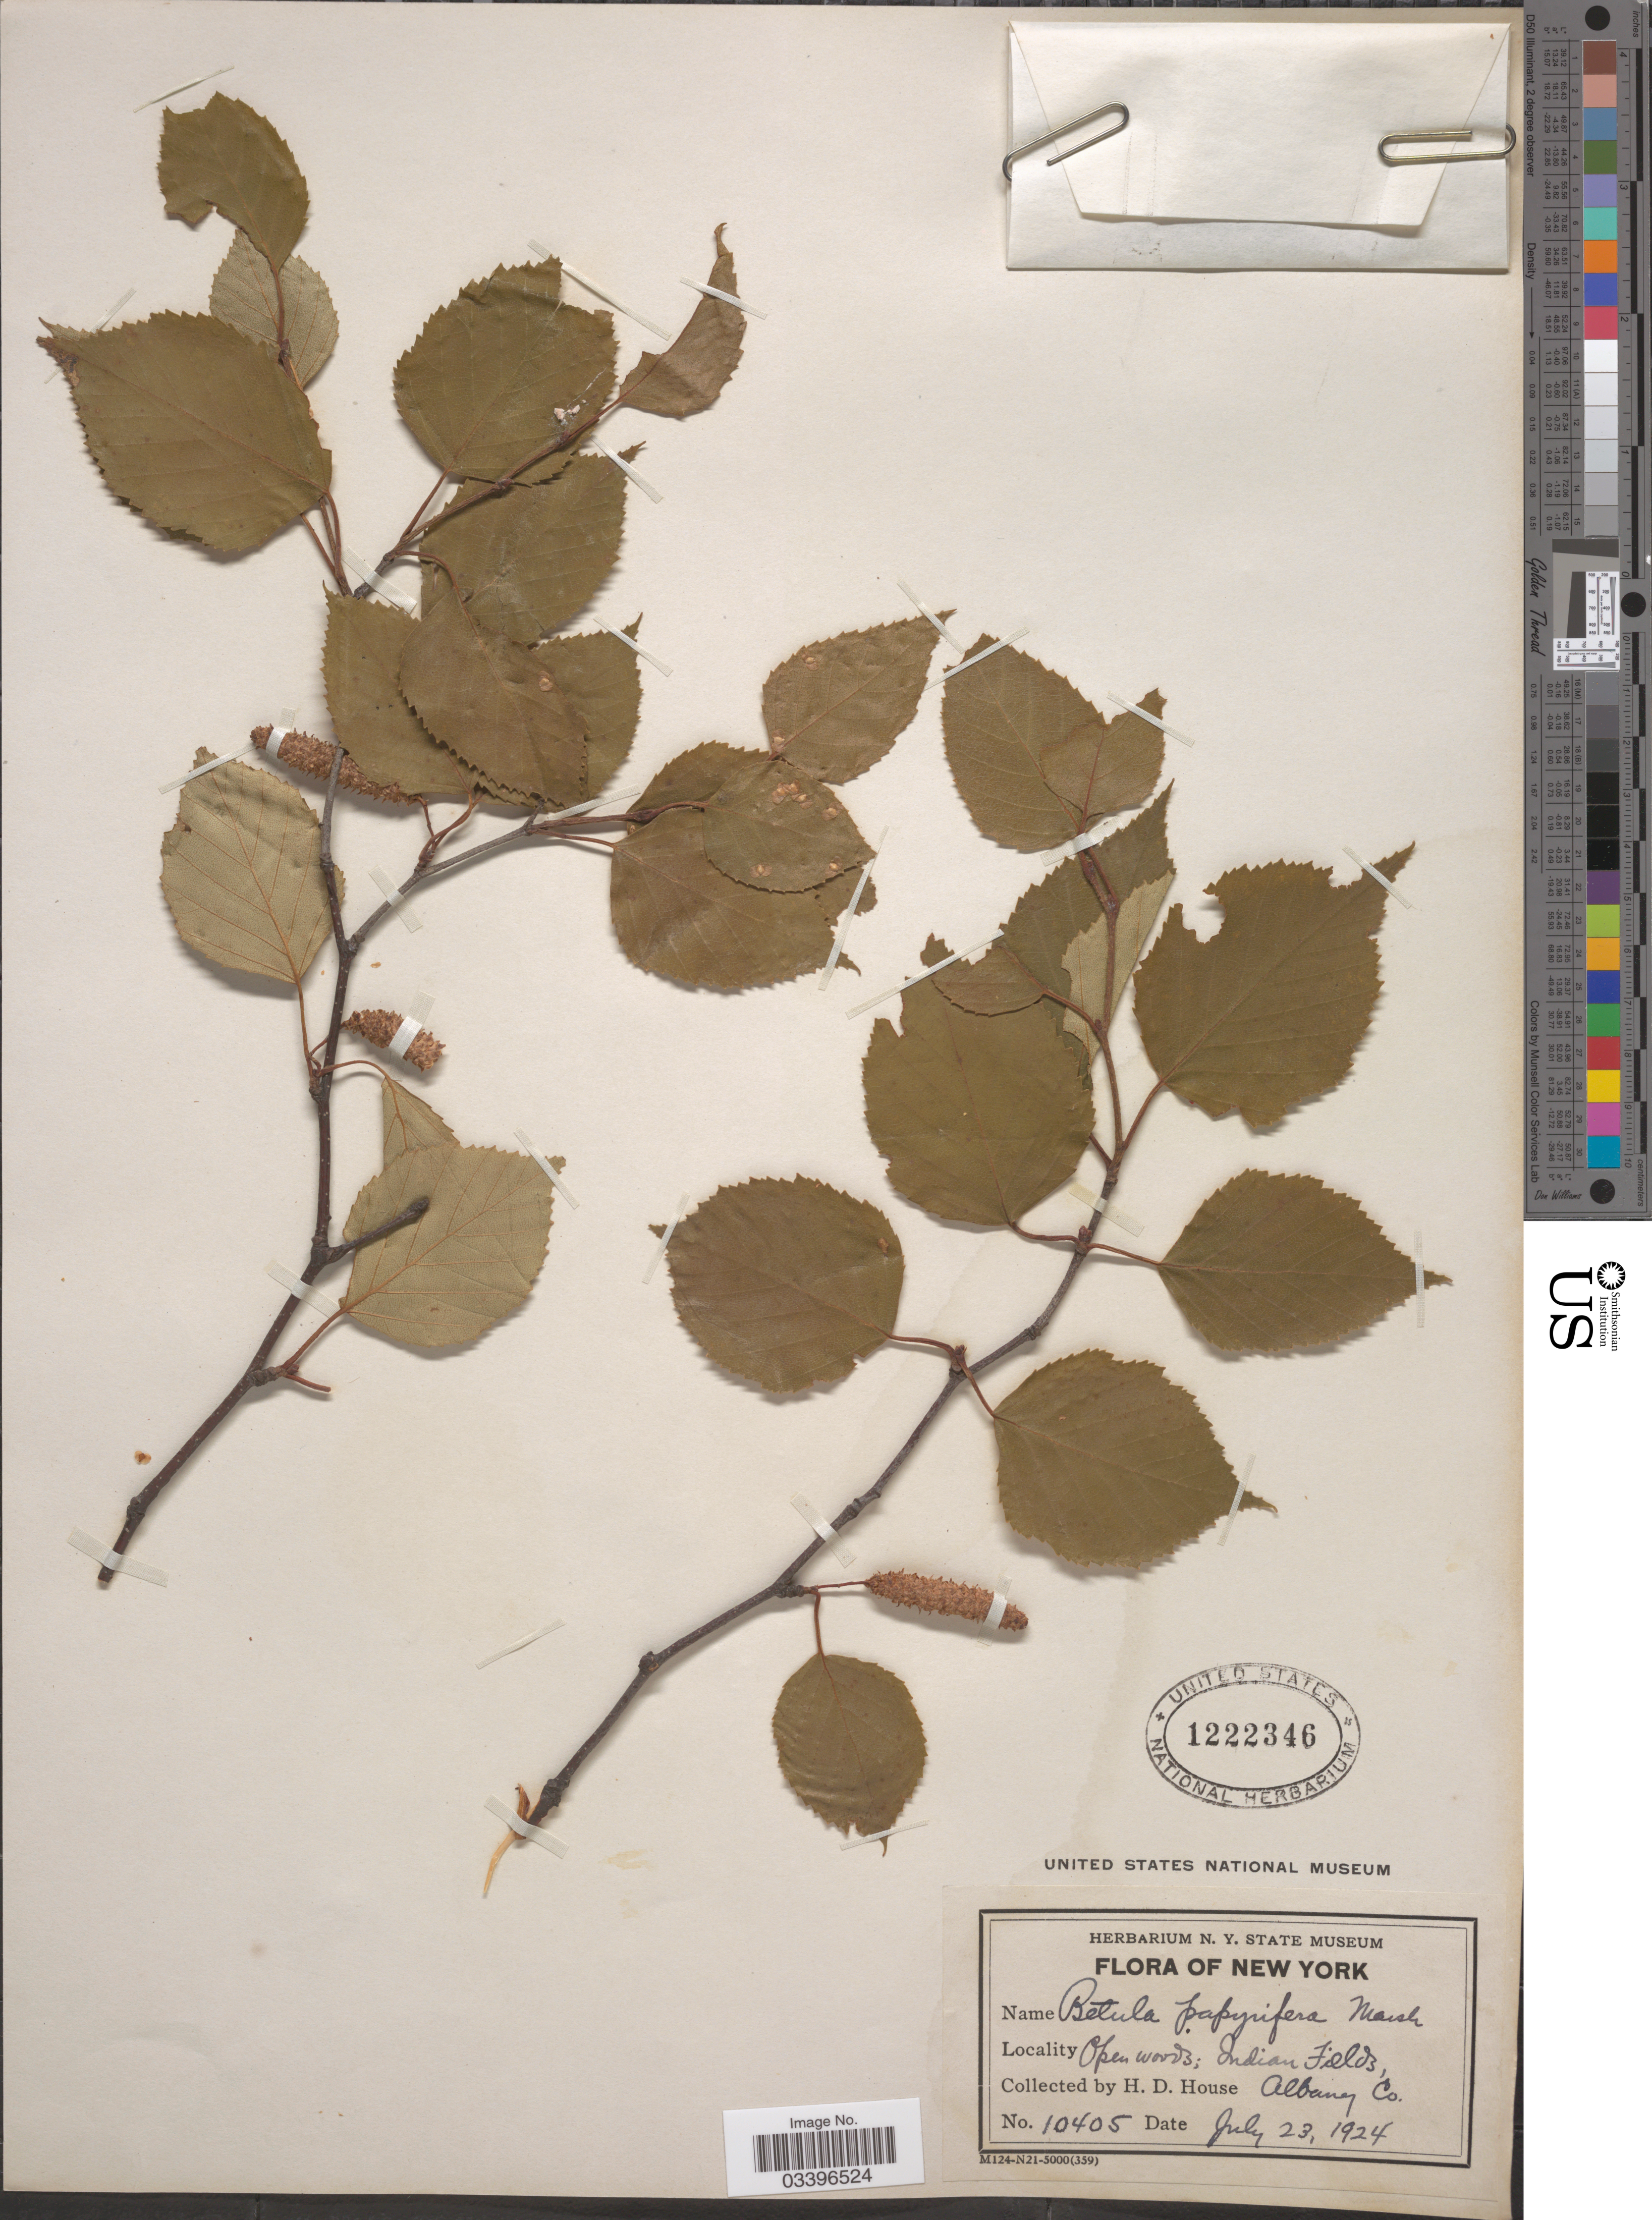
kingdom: Plantae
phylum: Tracheophyta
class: Magnoliopsida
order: Fagales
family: Betulaceae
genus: Betula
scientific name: Betula papyrifera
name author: Marshall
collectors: H. D. House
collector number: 10405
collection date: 1924-07-23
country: United States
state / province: New York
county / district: Albany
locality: Indian Fields, Albany Co.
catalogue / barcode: US 1222346